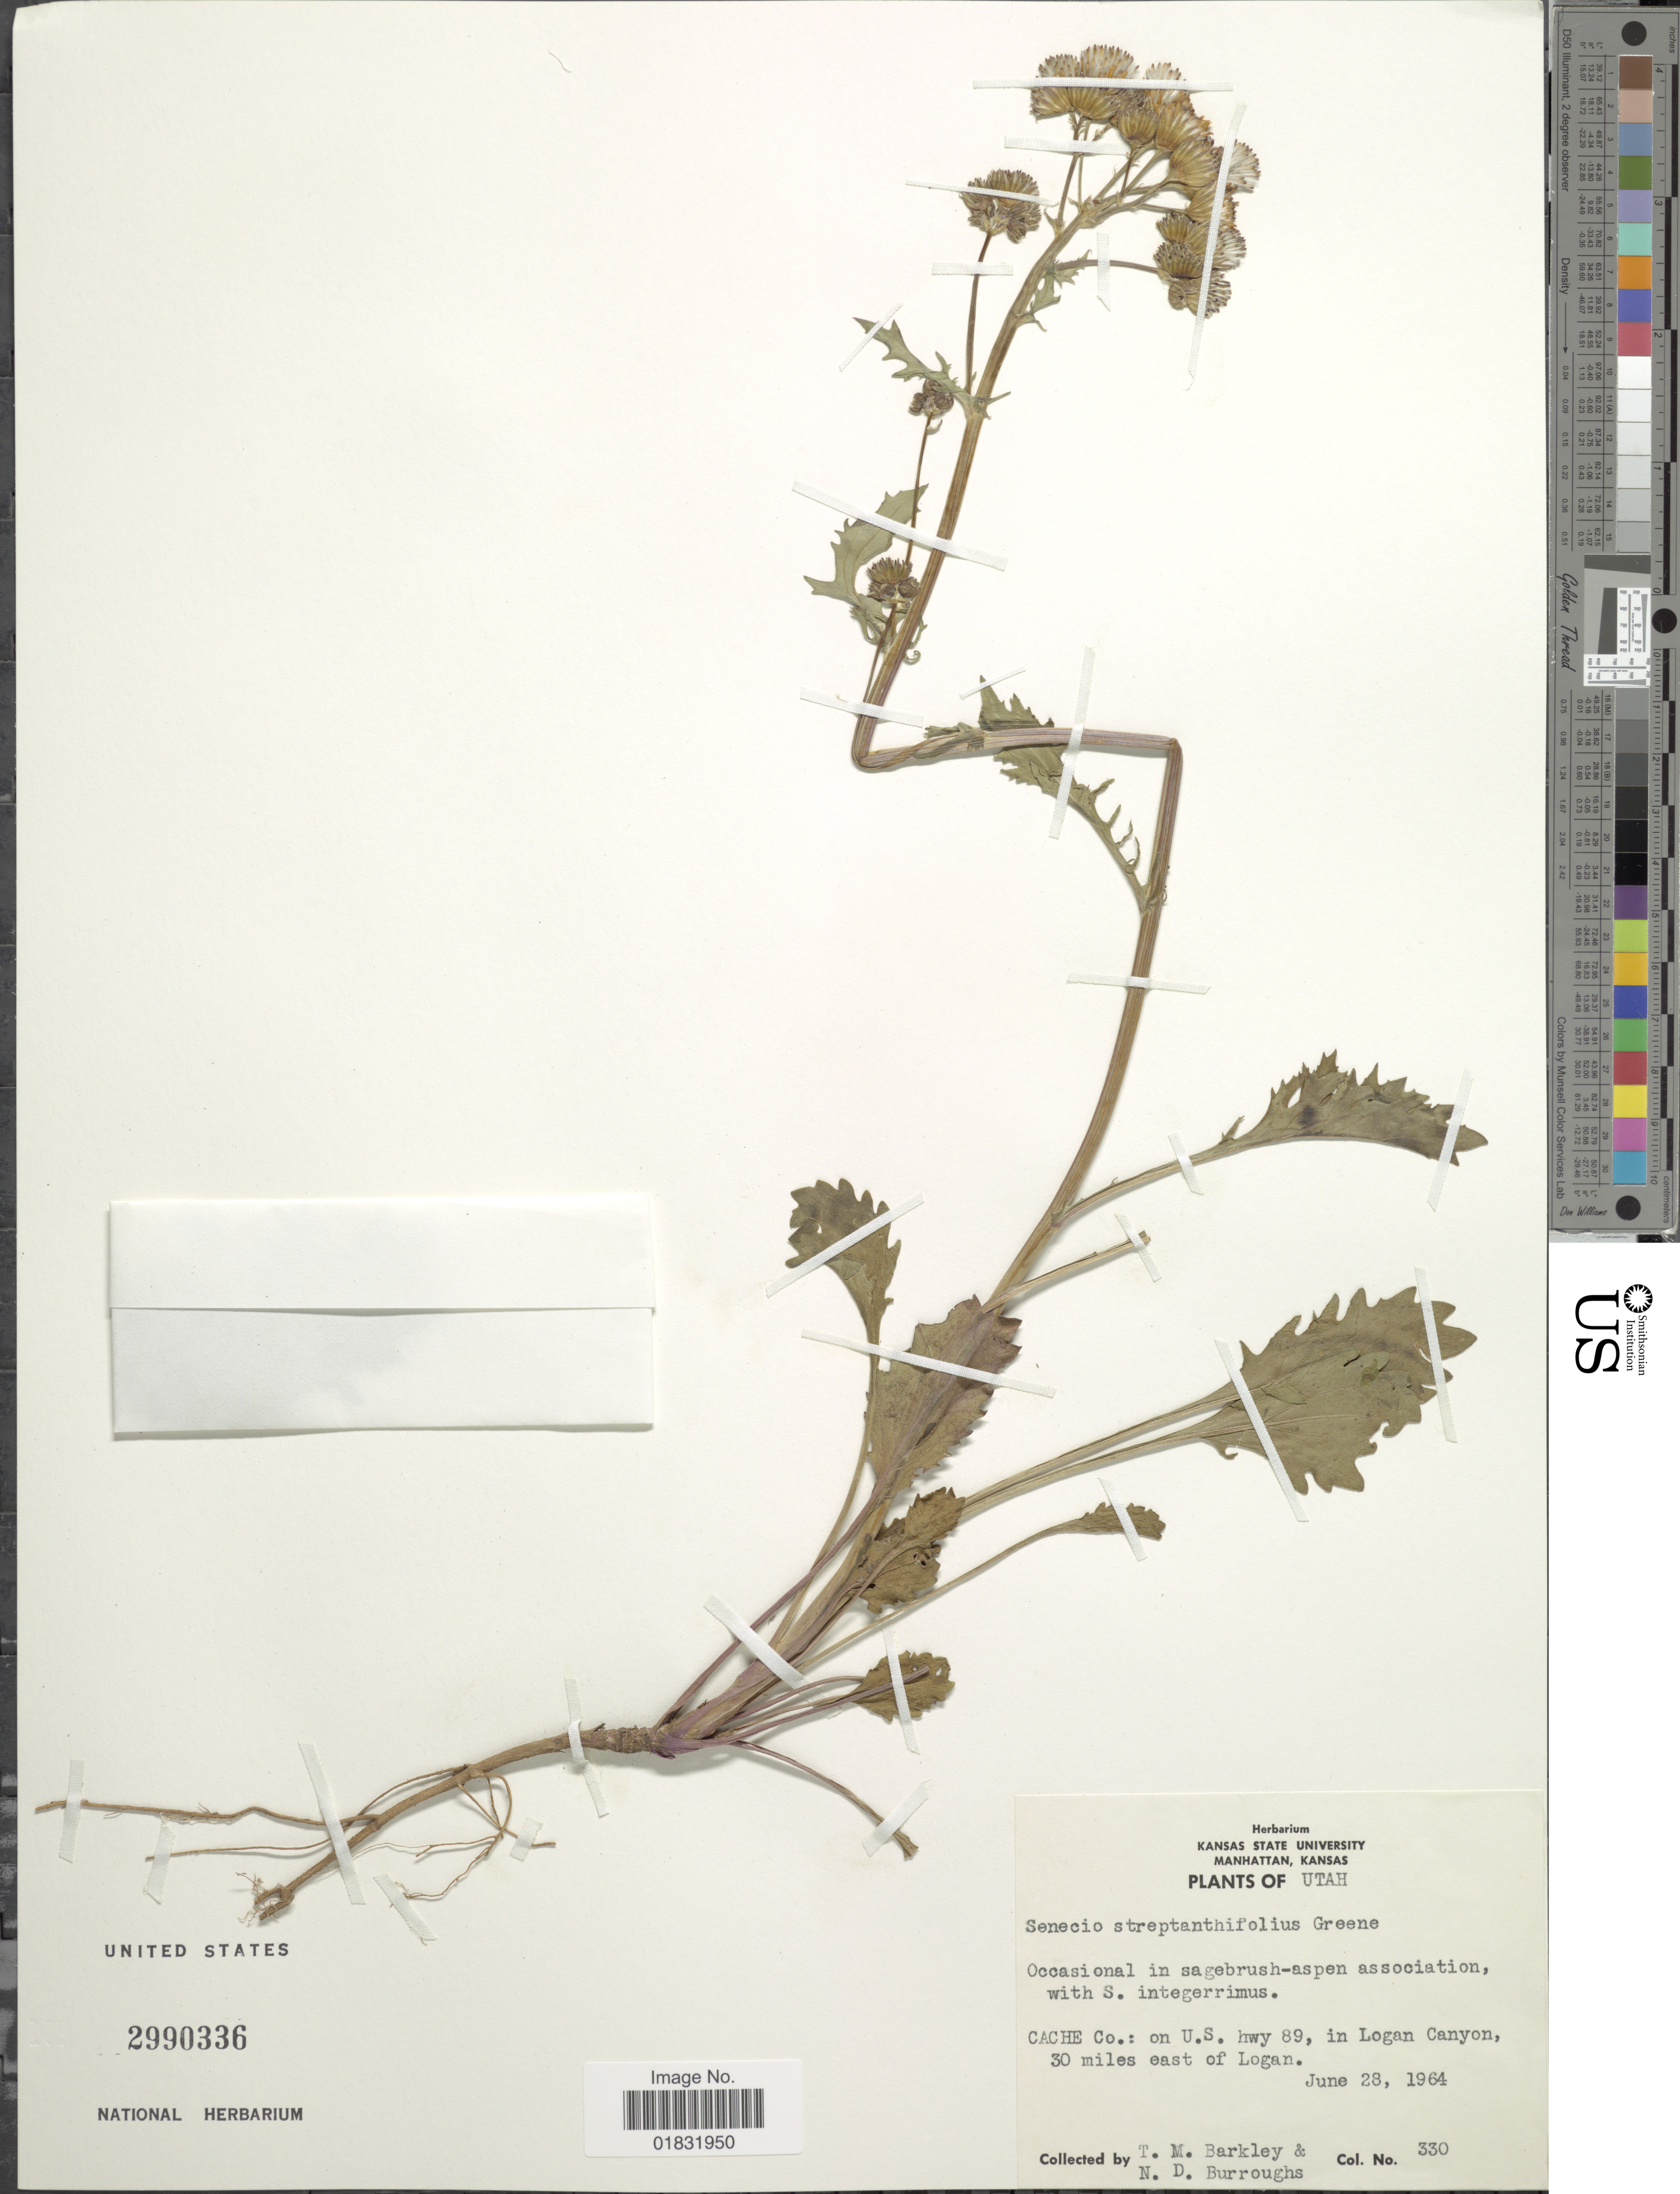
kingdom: Plantae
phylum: Tracheophyta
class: Magnoliopsida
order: Asterales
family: Asteraceae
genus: Packera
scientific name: Packera streptanthifolia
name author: (Greene) W.A. Weber & Á. Löve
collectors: T. M. Barkley & N. Burroughs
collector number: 330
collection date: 1964-06-28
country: United States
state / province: Utah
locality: Cache Co: on US hwy 89, in Logan Canyon, 30 miles east of Logan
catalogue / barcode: US 2990336